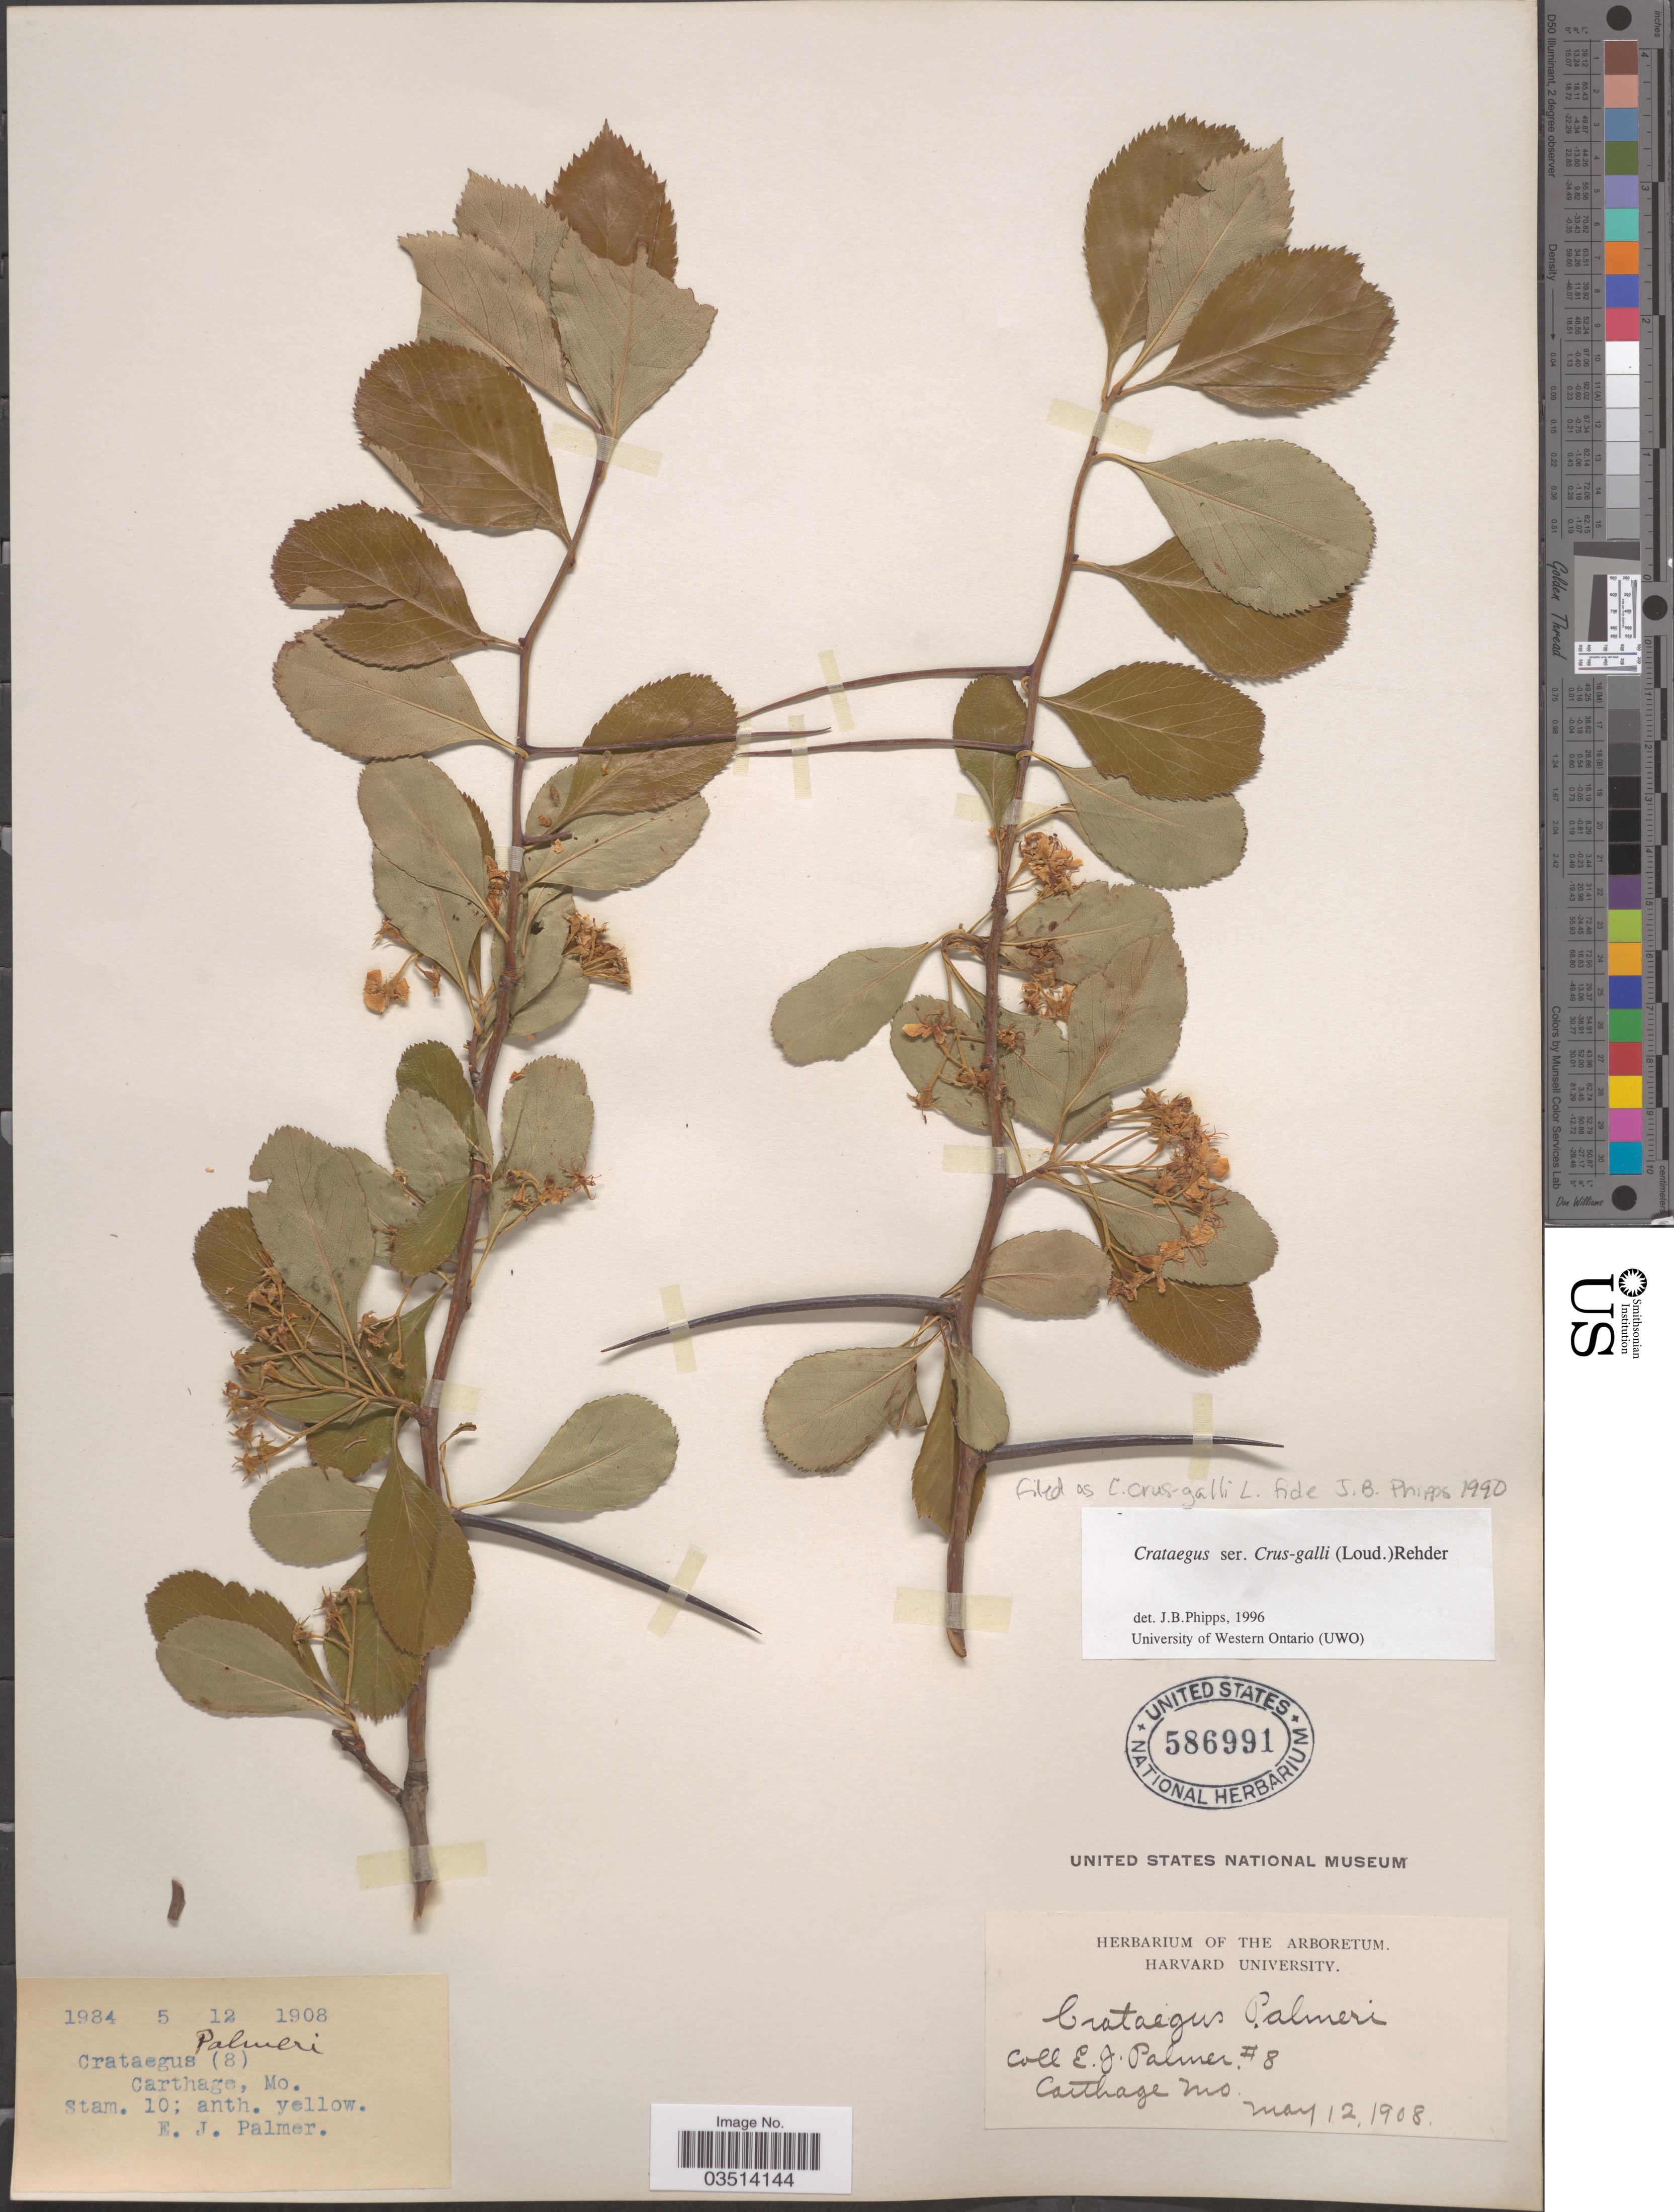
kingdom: Plantae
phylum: Tracheophyta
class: Magnoliopsida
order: Rosales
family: Rosaceae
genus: Crataegus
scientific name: Crataegus crus-galli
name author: L.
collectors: E. J. Palmer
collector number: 8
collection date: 1908-05-12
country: United States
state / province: Missouri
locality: Carthage.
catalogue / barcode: US 586991